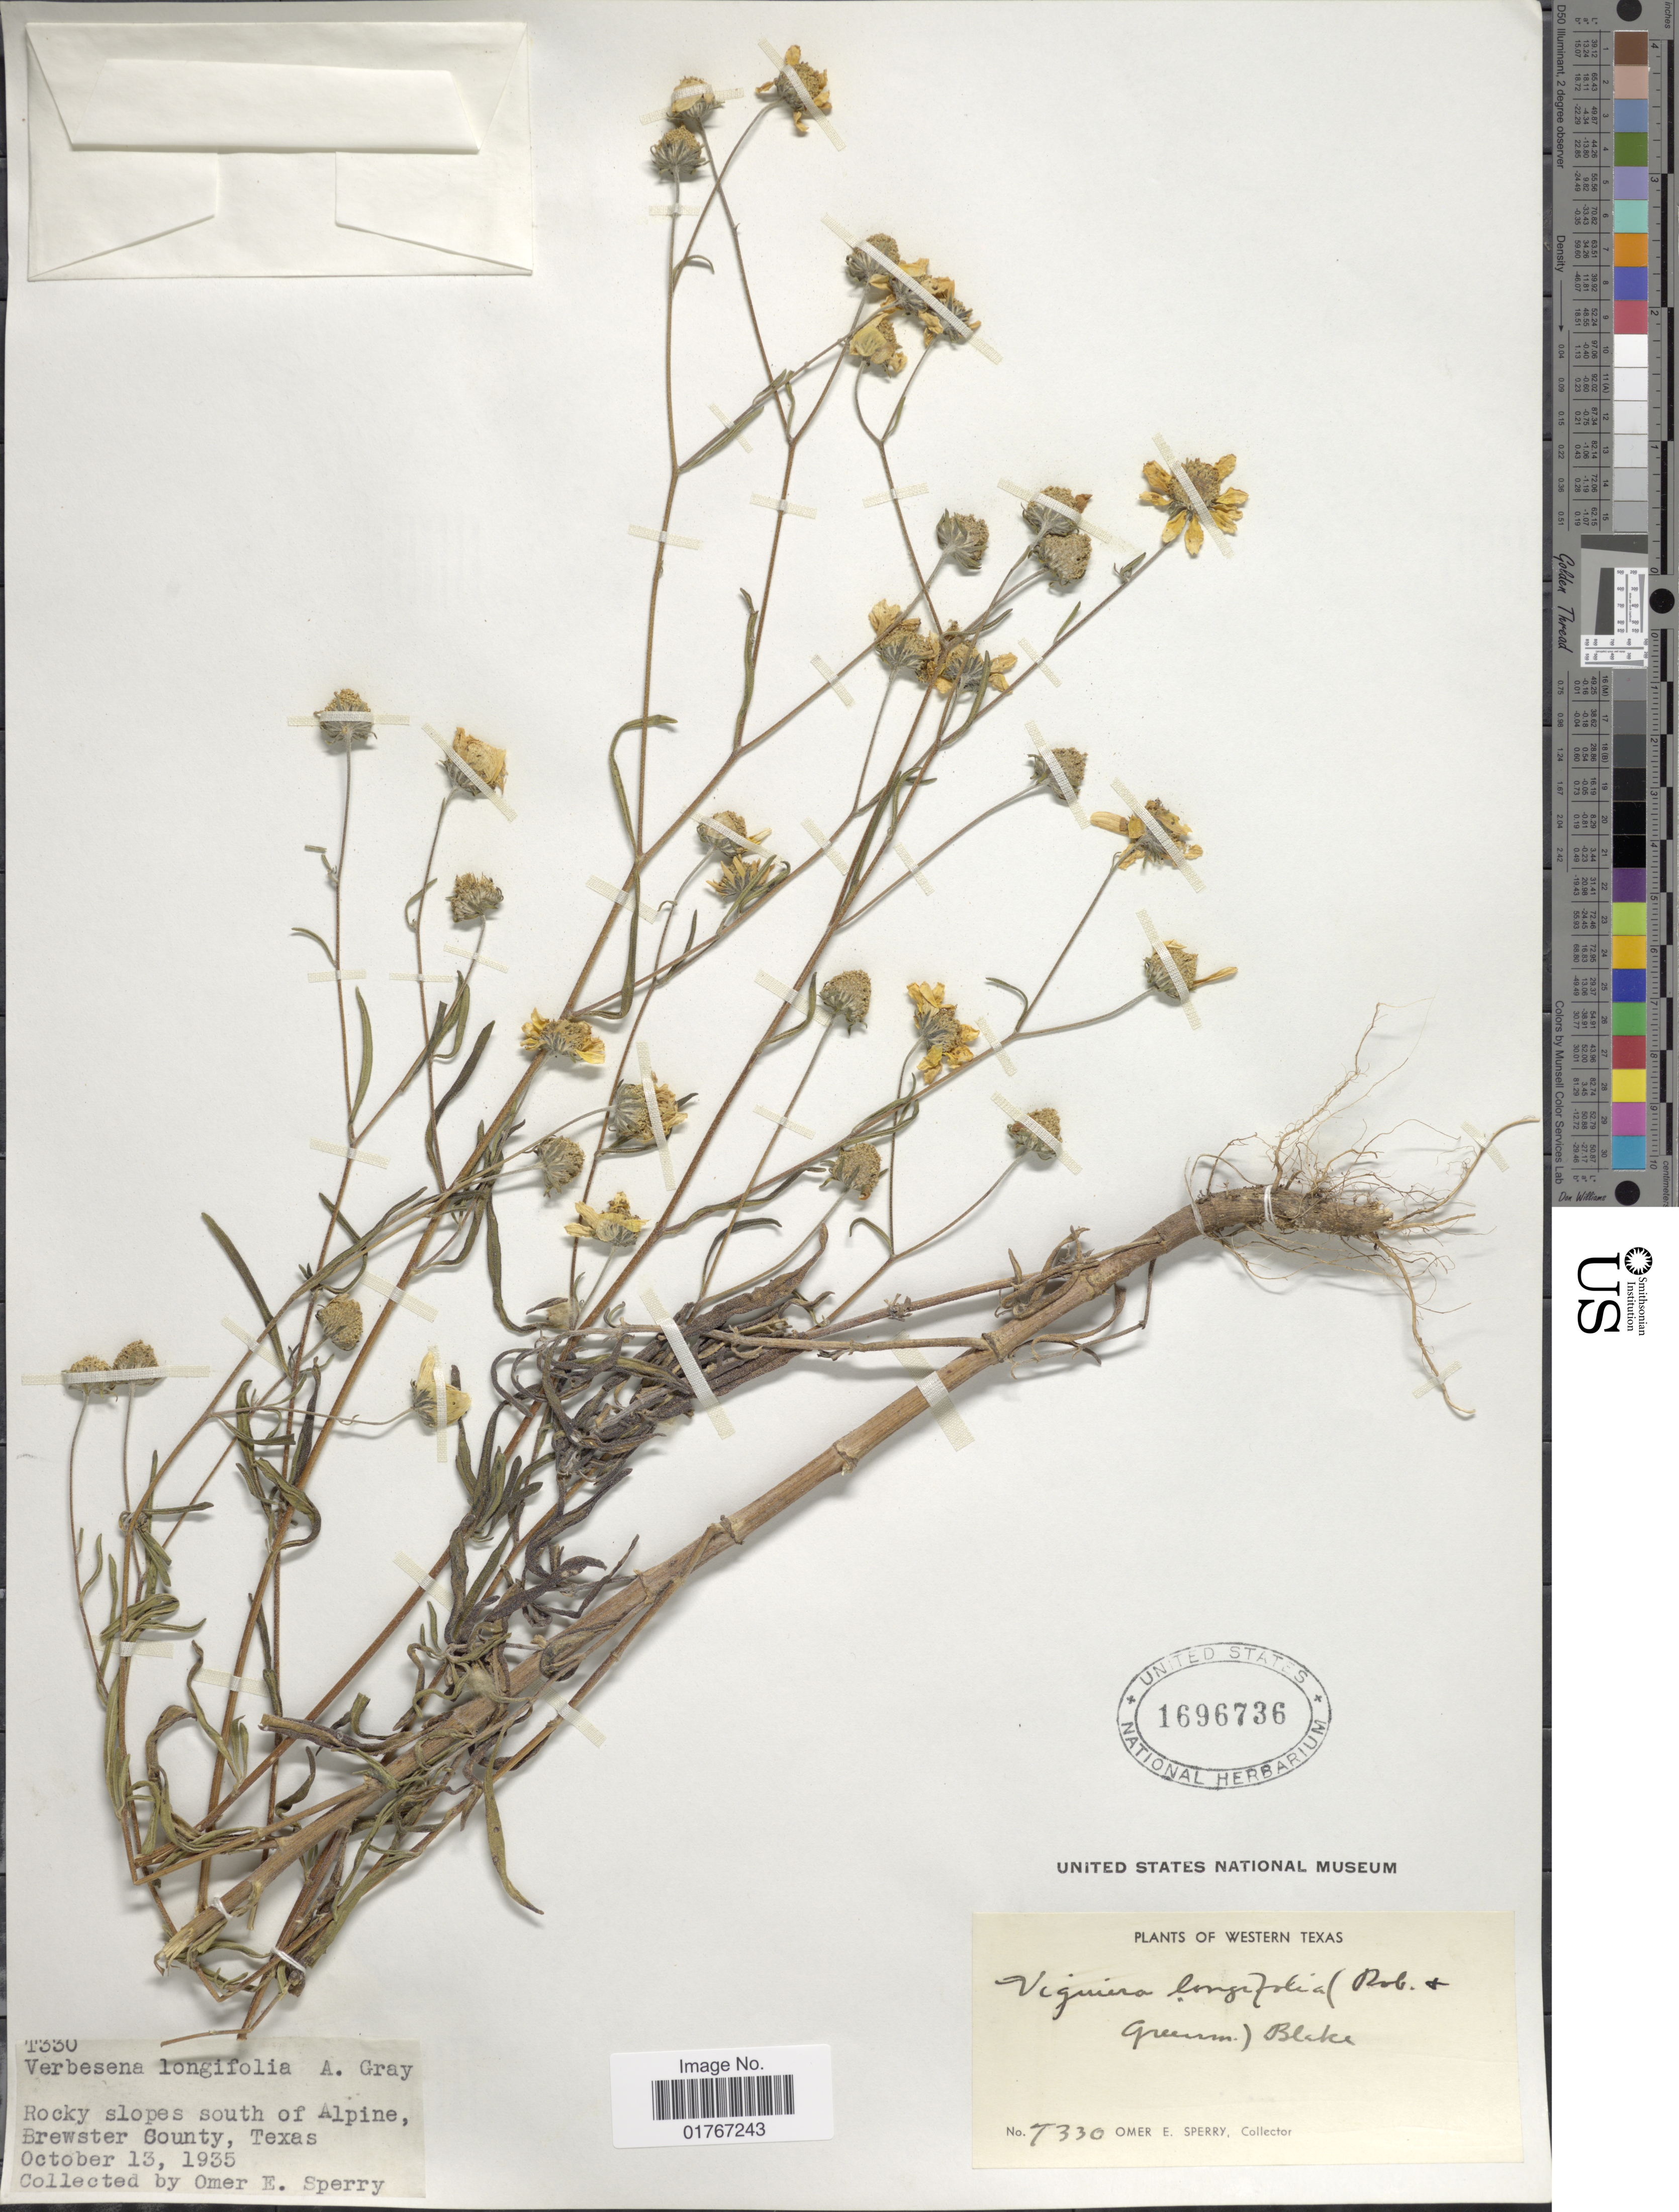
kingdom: Plantae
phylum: Tracheophyta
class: Magnoliopsida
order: Asterales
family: Asteraceae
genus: Heliomeris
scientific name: Heliomeris longifolia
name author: (B.L. Rob.) Cockerell & Greenm.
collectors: O. E. Sperry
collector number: T330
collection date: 1935-10-13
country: United States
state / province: Texas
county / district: Brewster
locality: Western Texas, Rocky slope south of Alpine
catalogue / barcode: US 1696736